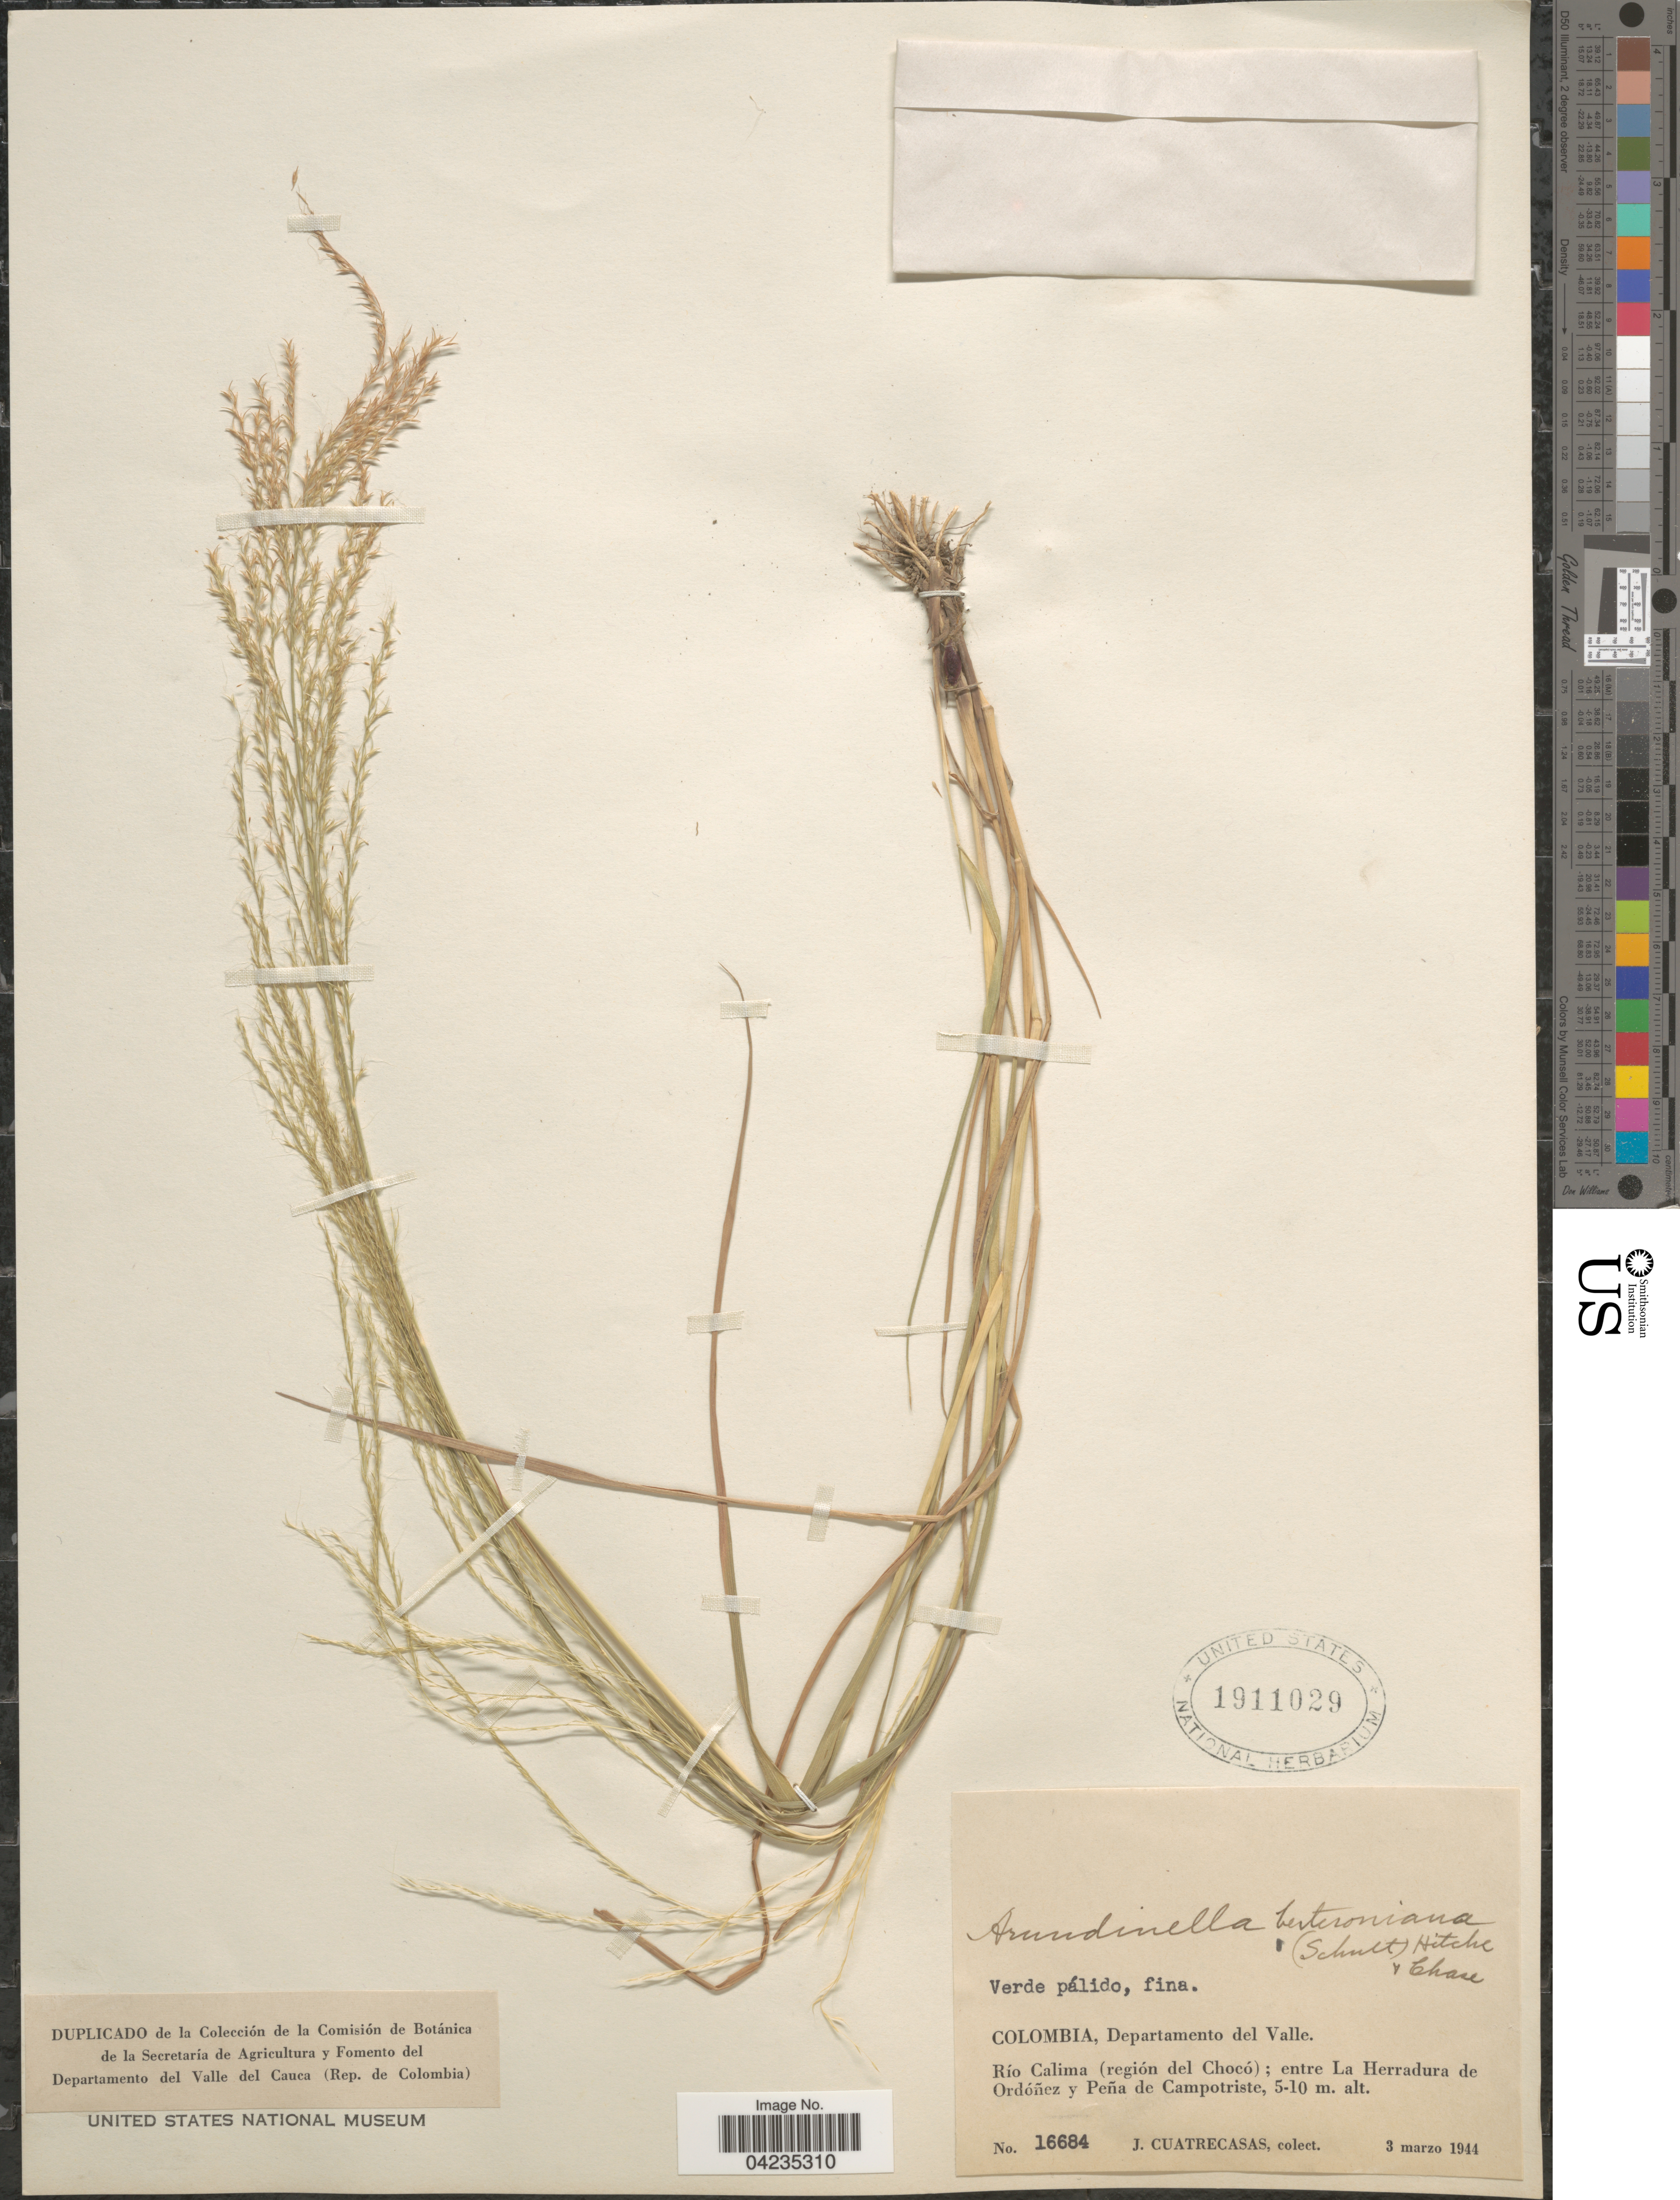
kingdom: Plantae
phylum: Tracheophyta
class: Liliopsida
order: Poales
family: Poaceae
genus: Arundinella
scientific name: Arundinella berteroniana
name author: (Schult.) Hitchc. & Chase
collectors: J. Cuatrecasas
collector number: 16684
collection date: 1944-03-03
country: Colombia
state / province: Valle del Cauca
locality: Departamento del Valle. Río Calima (región del Chocó); entre La Herradura de Ordóñez y Peña de Campotriste.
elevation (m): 5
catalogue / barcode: US 1911029